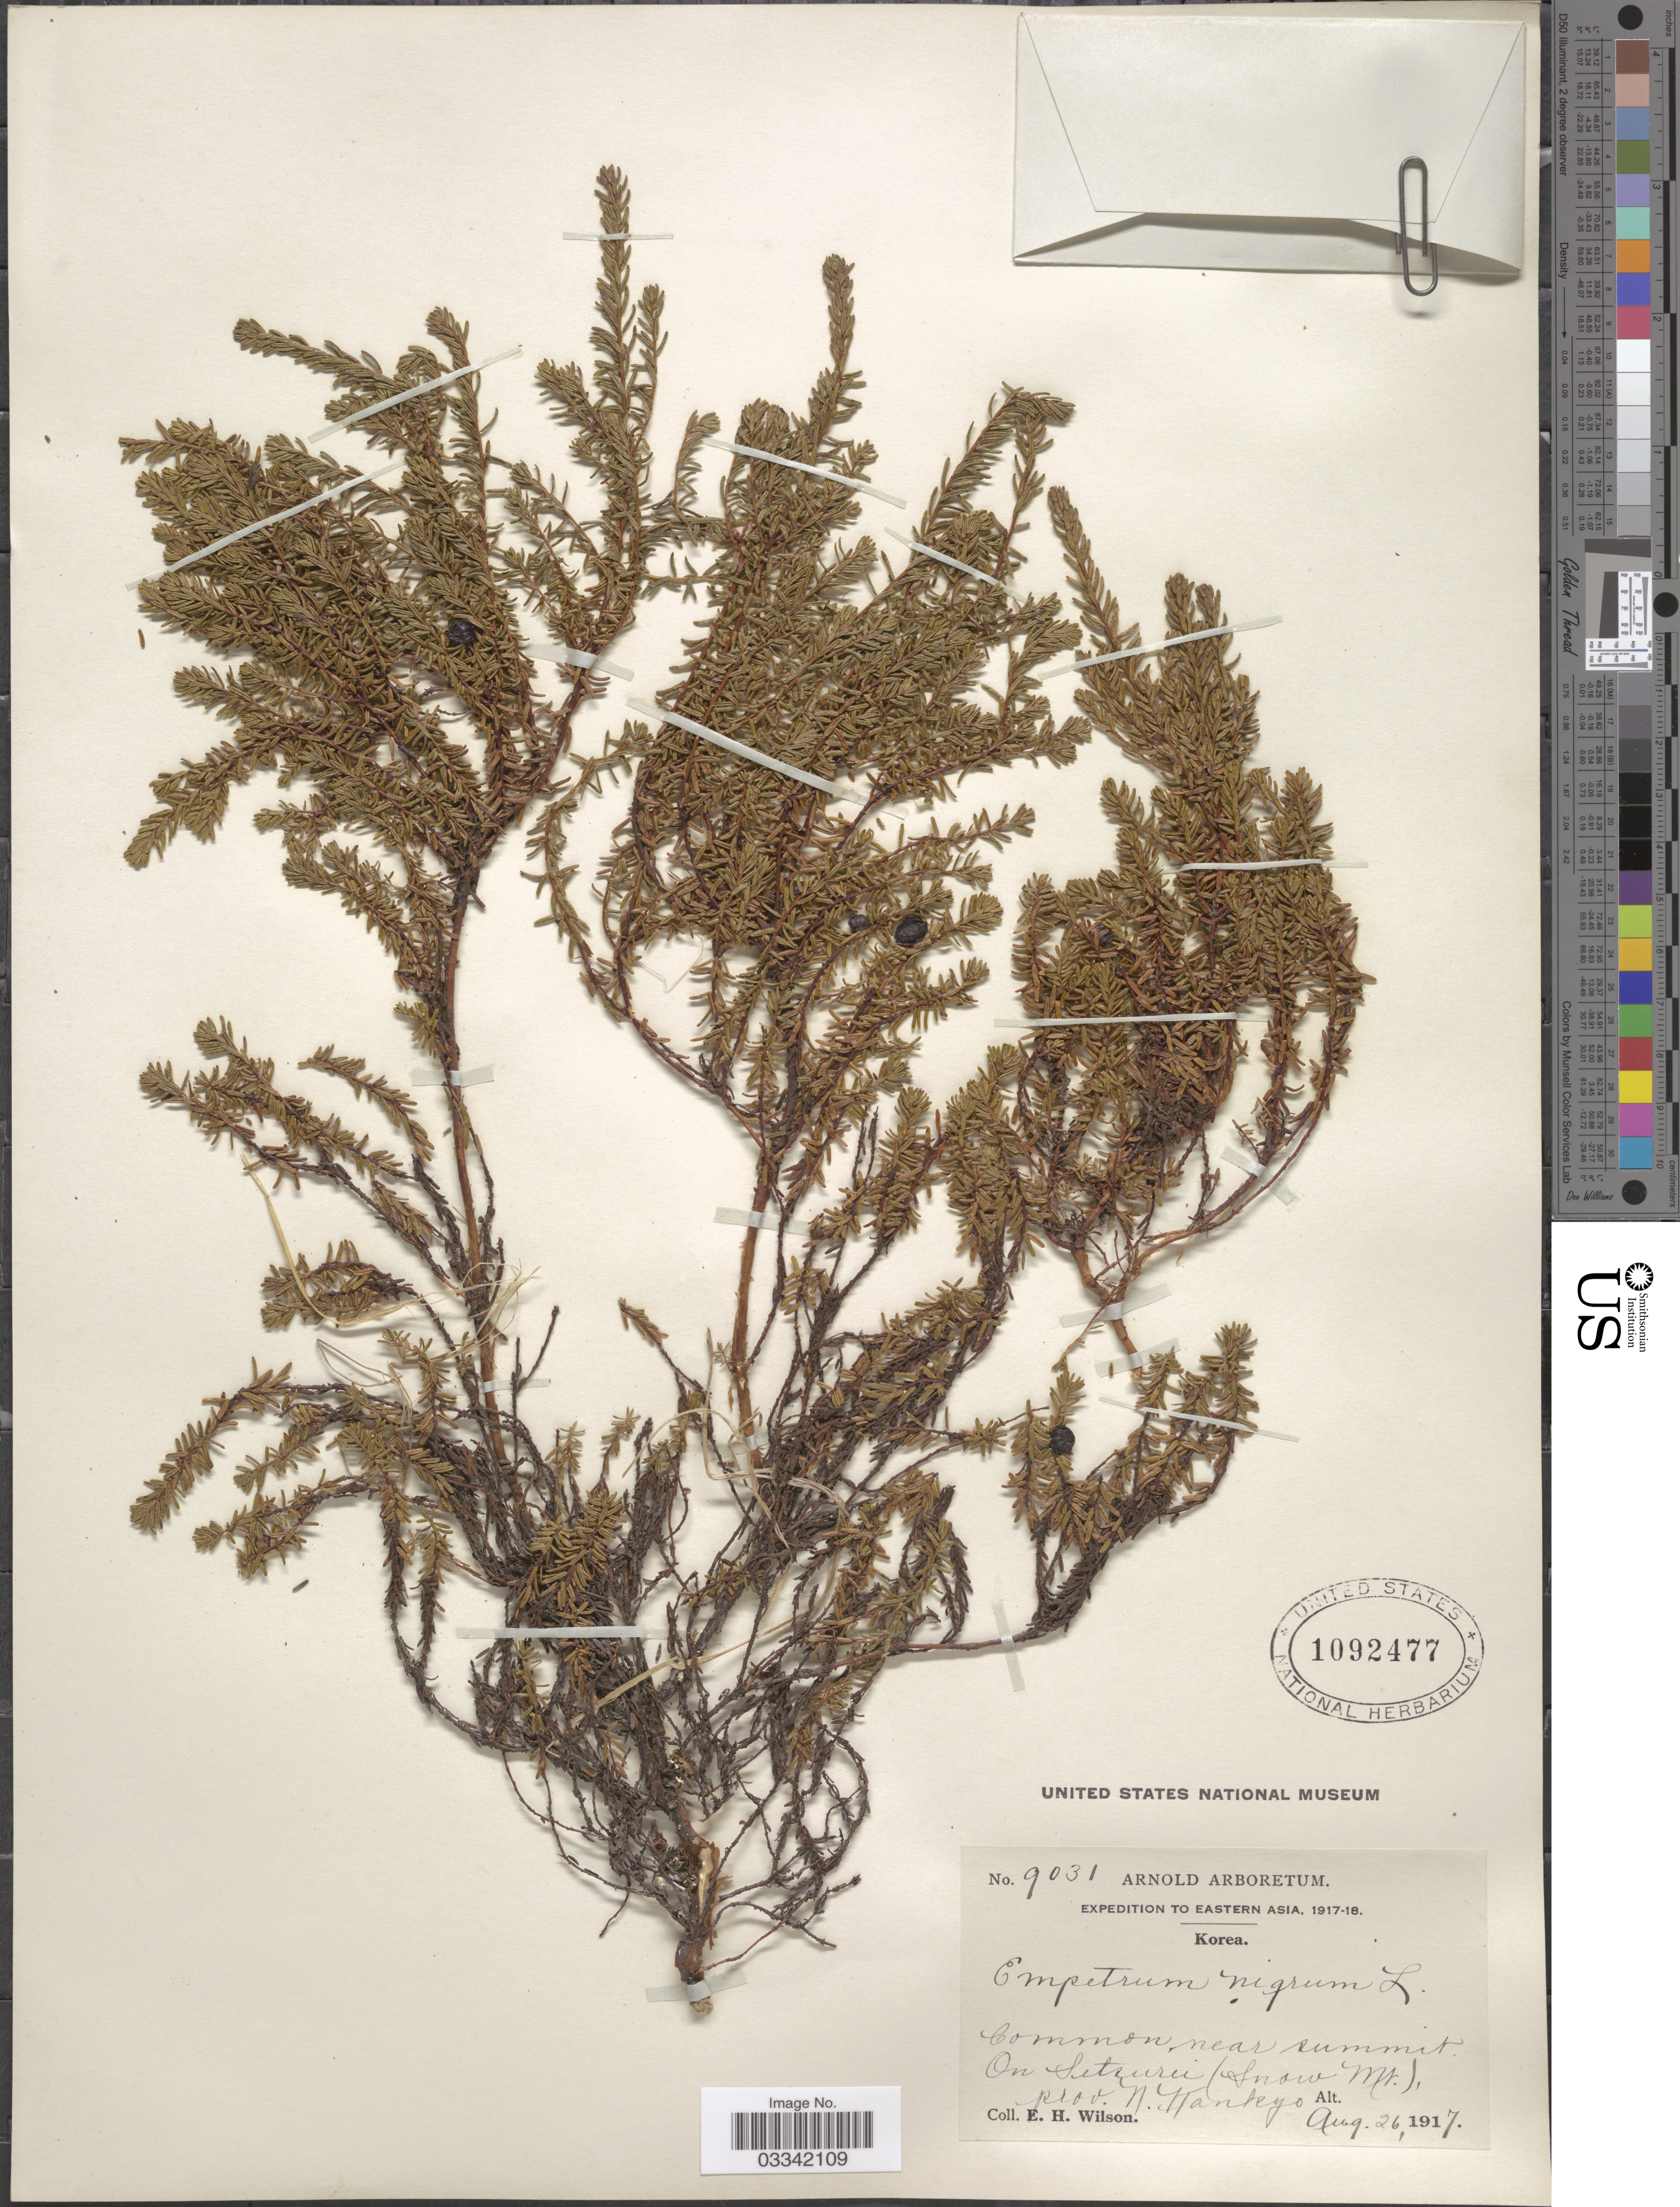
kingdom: Plantae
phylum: Tracheophyta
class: Magnoliopsida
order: Ericales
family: Ericaceae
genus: Empetrum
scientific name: Empetrum nigrum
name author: L.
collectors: E. Wilson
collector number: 9031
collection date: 1917-08-26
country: North Korea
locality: Eastern Asia, On Setsurei (Snow Mt.), prov. N. Kankyo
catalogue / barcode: US 1092477